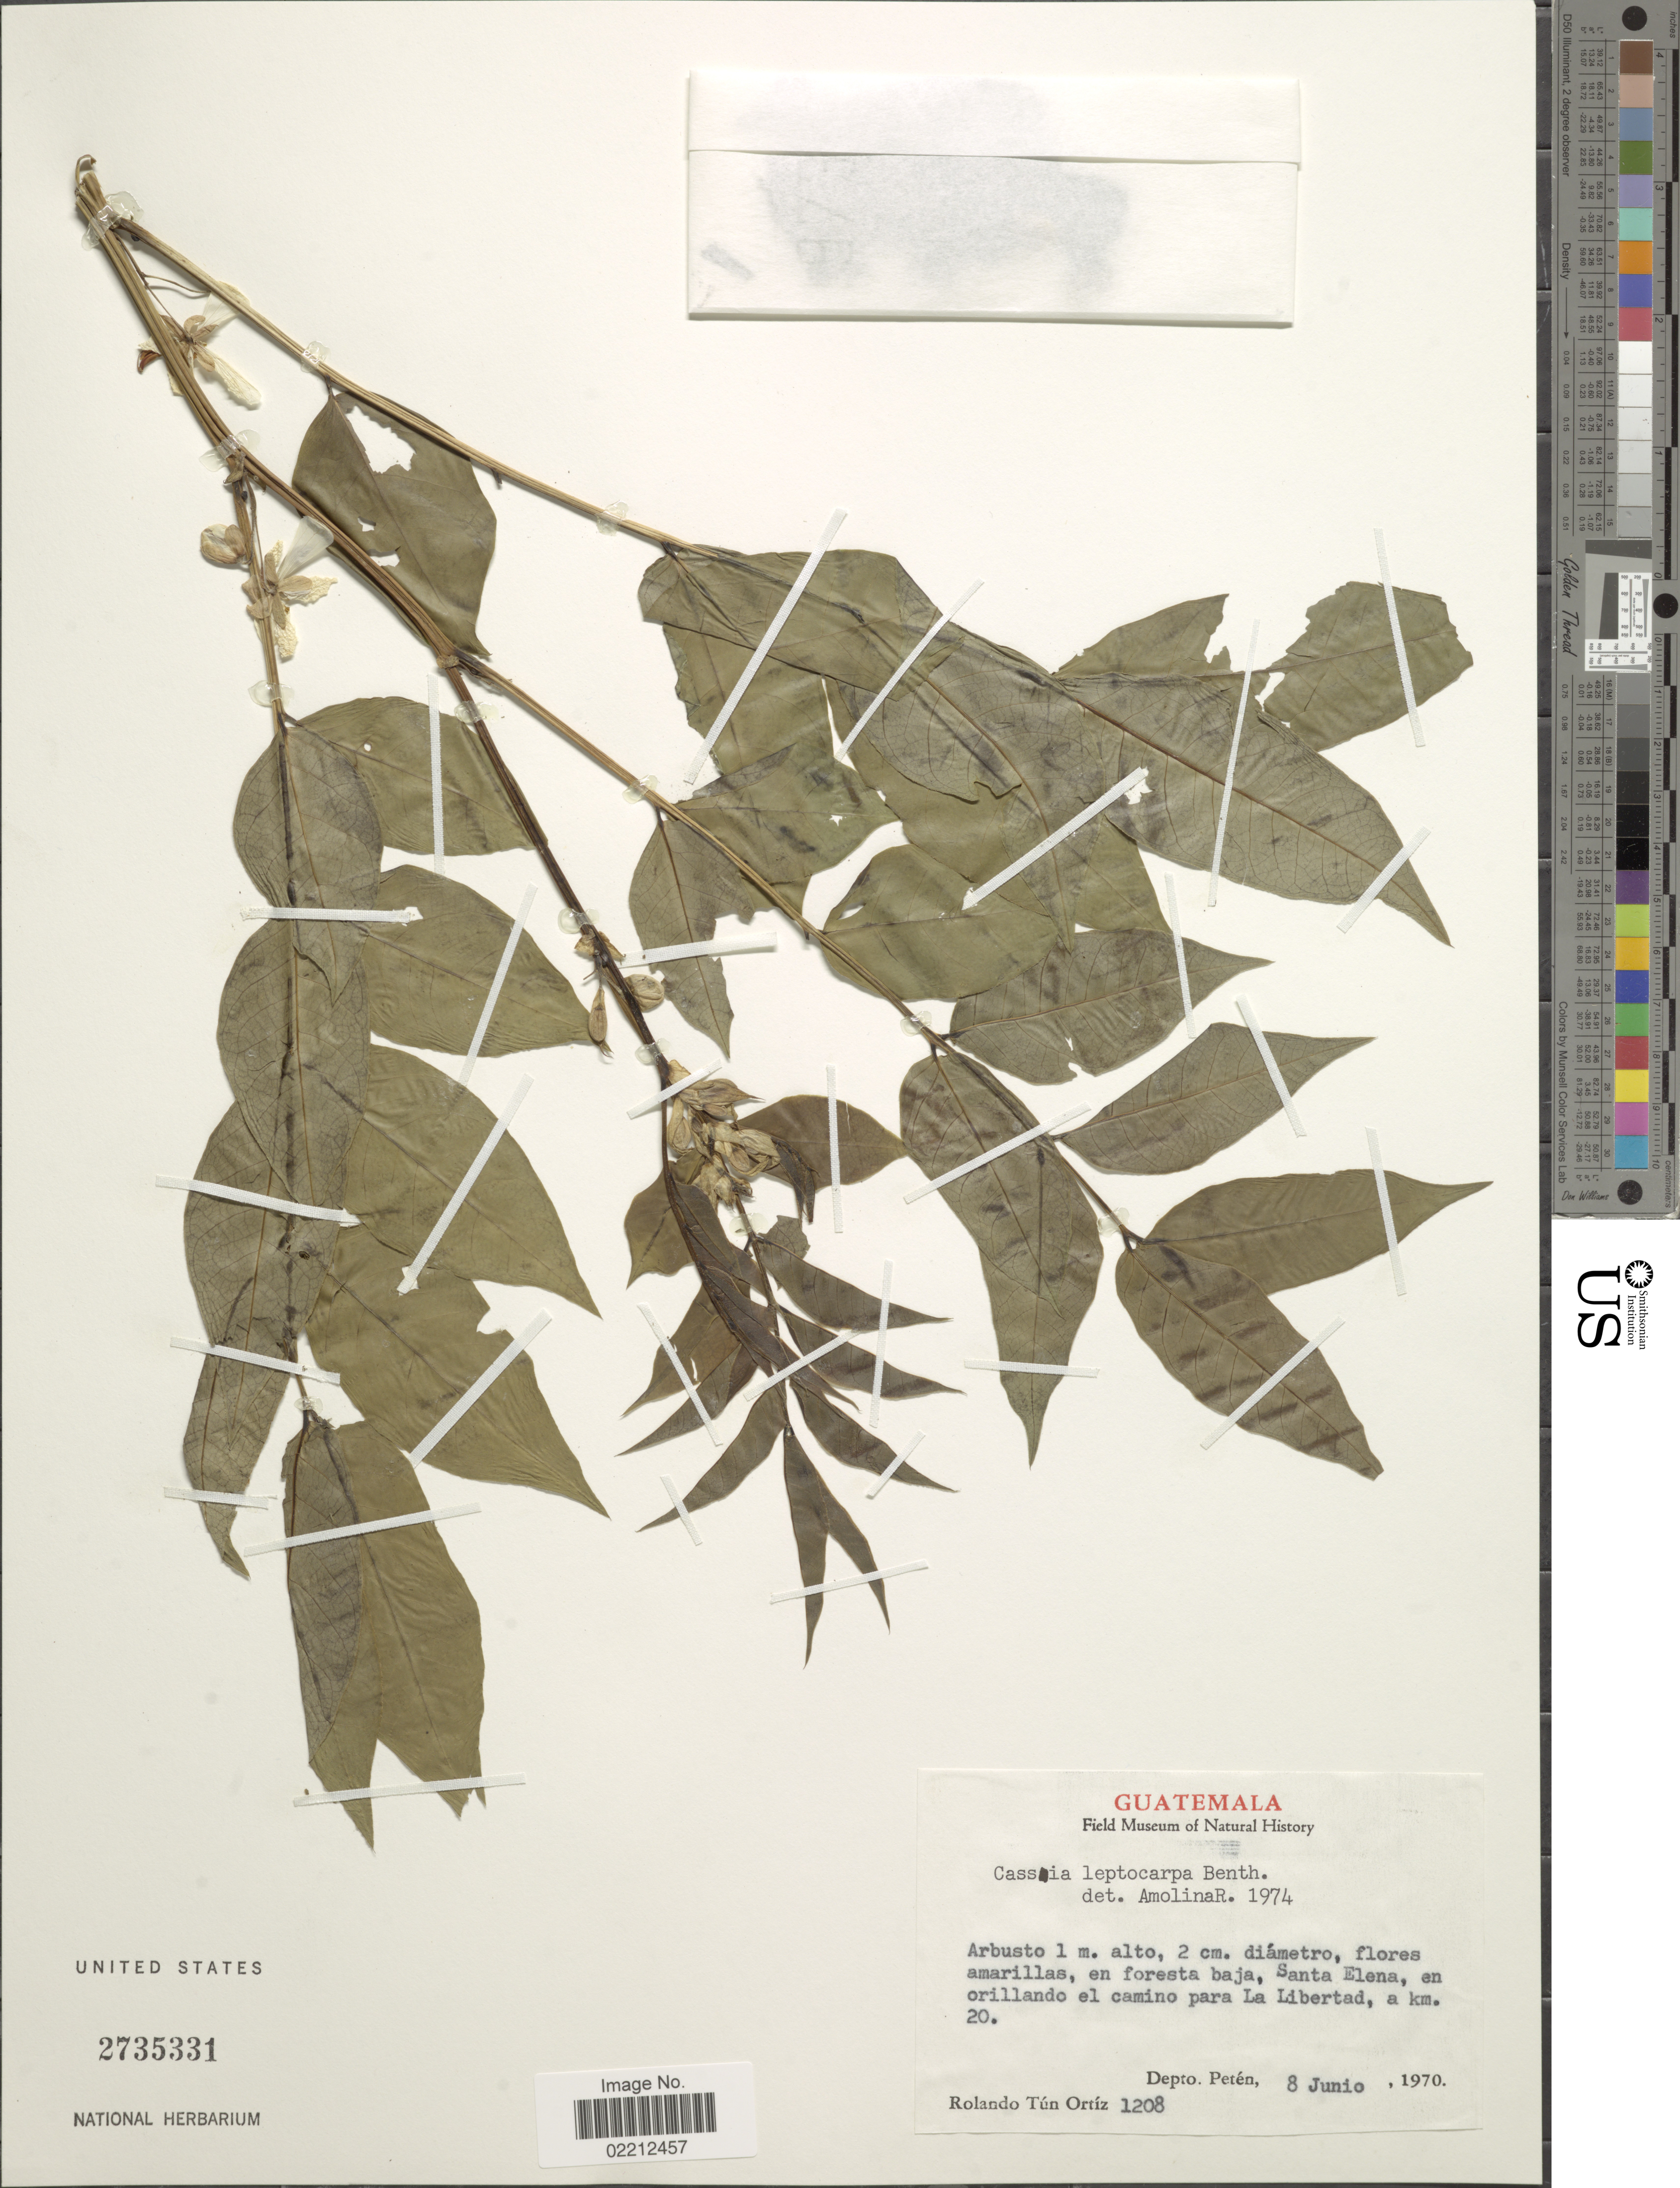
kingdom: Plantae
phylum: Tracheophyta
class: Magnoliopsida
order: Fabales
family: Fabaceae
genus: Senna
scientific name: Senna hirsuta var. leptocarpa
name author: (Benth.) H.S. Irwin & Barneby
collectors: R. T. Ortíz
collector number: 1208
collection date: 1970-06-08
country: Guatemala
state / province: El Petén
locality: Santa Elena, en orillando el camino para La Libertad, a km20.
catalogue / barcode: US 2735331